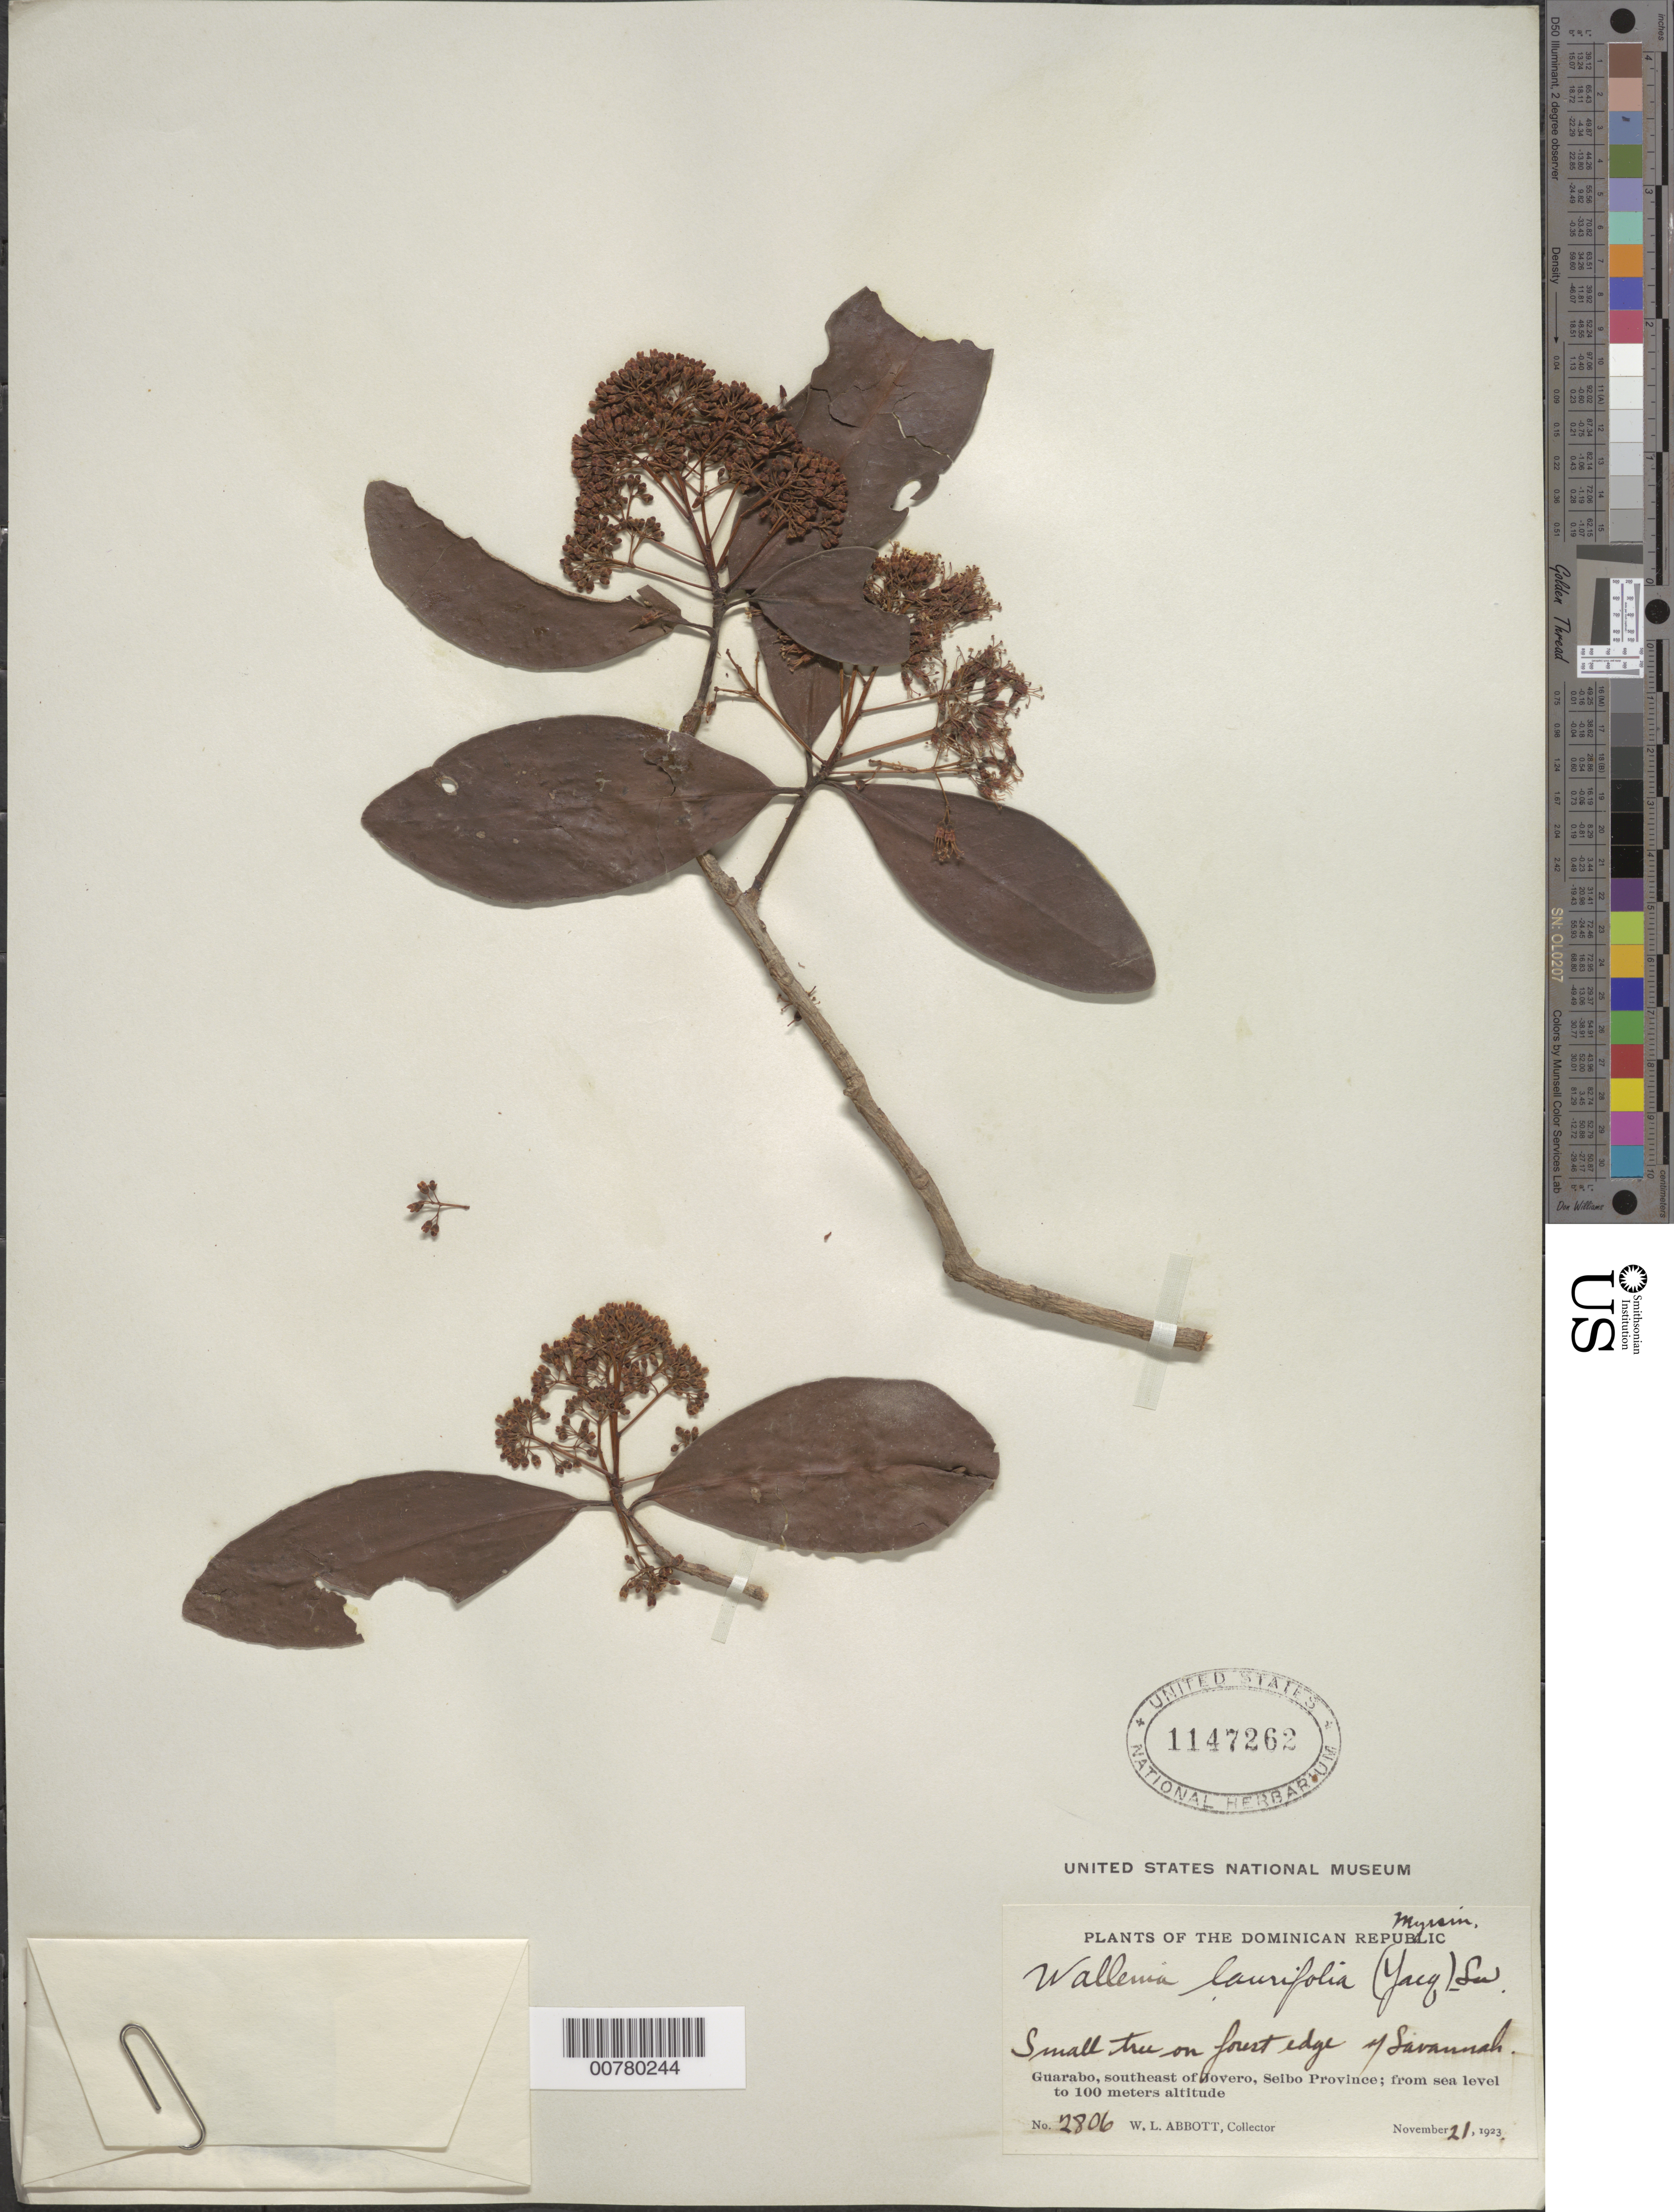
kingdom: Plantae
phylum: Tracheophyta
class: Magnoliopsida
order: Ericales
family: Primulaceae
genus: Wallenia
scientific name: Wallenia laurifolia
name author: Sw.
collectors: W. L. Abbott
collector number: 2806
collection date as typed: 21 Nov 1923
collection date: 1923-11-21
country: Dominican Republic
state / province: El Seibo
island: Hispaniola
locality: Southeast of Jovero, Guarabo.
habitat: On forest of savannah.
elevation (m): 0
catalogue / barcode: US 1147262